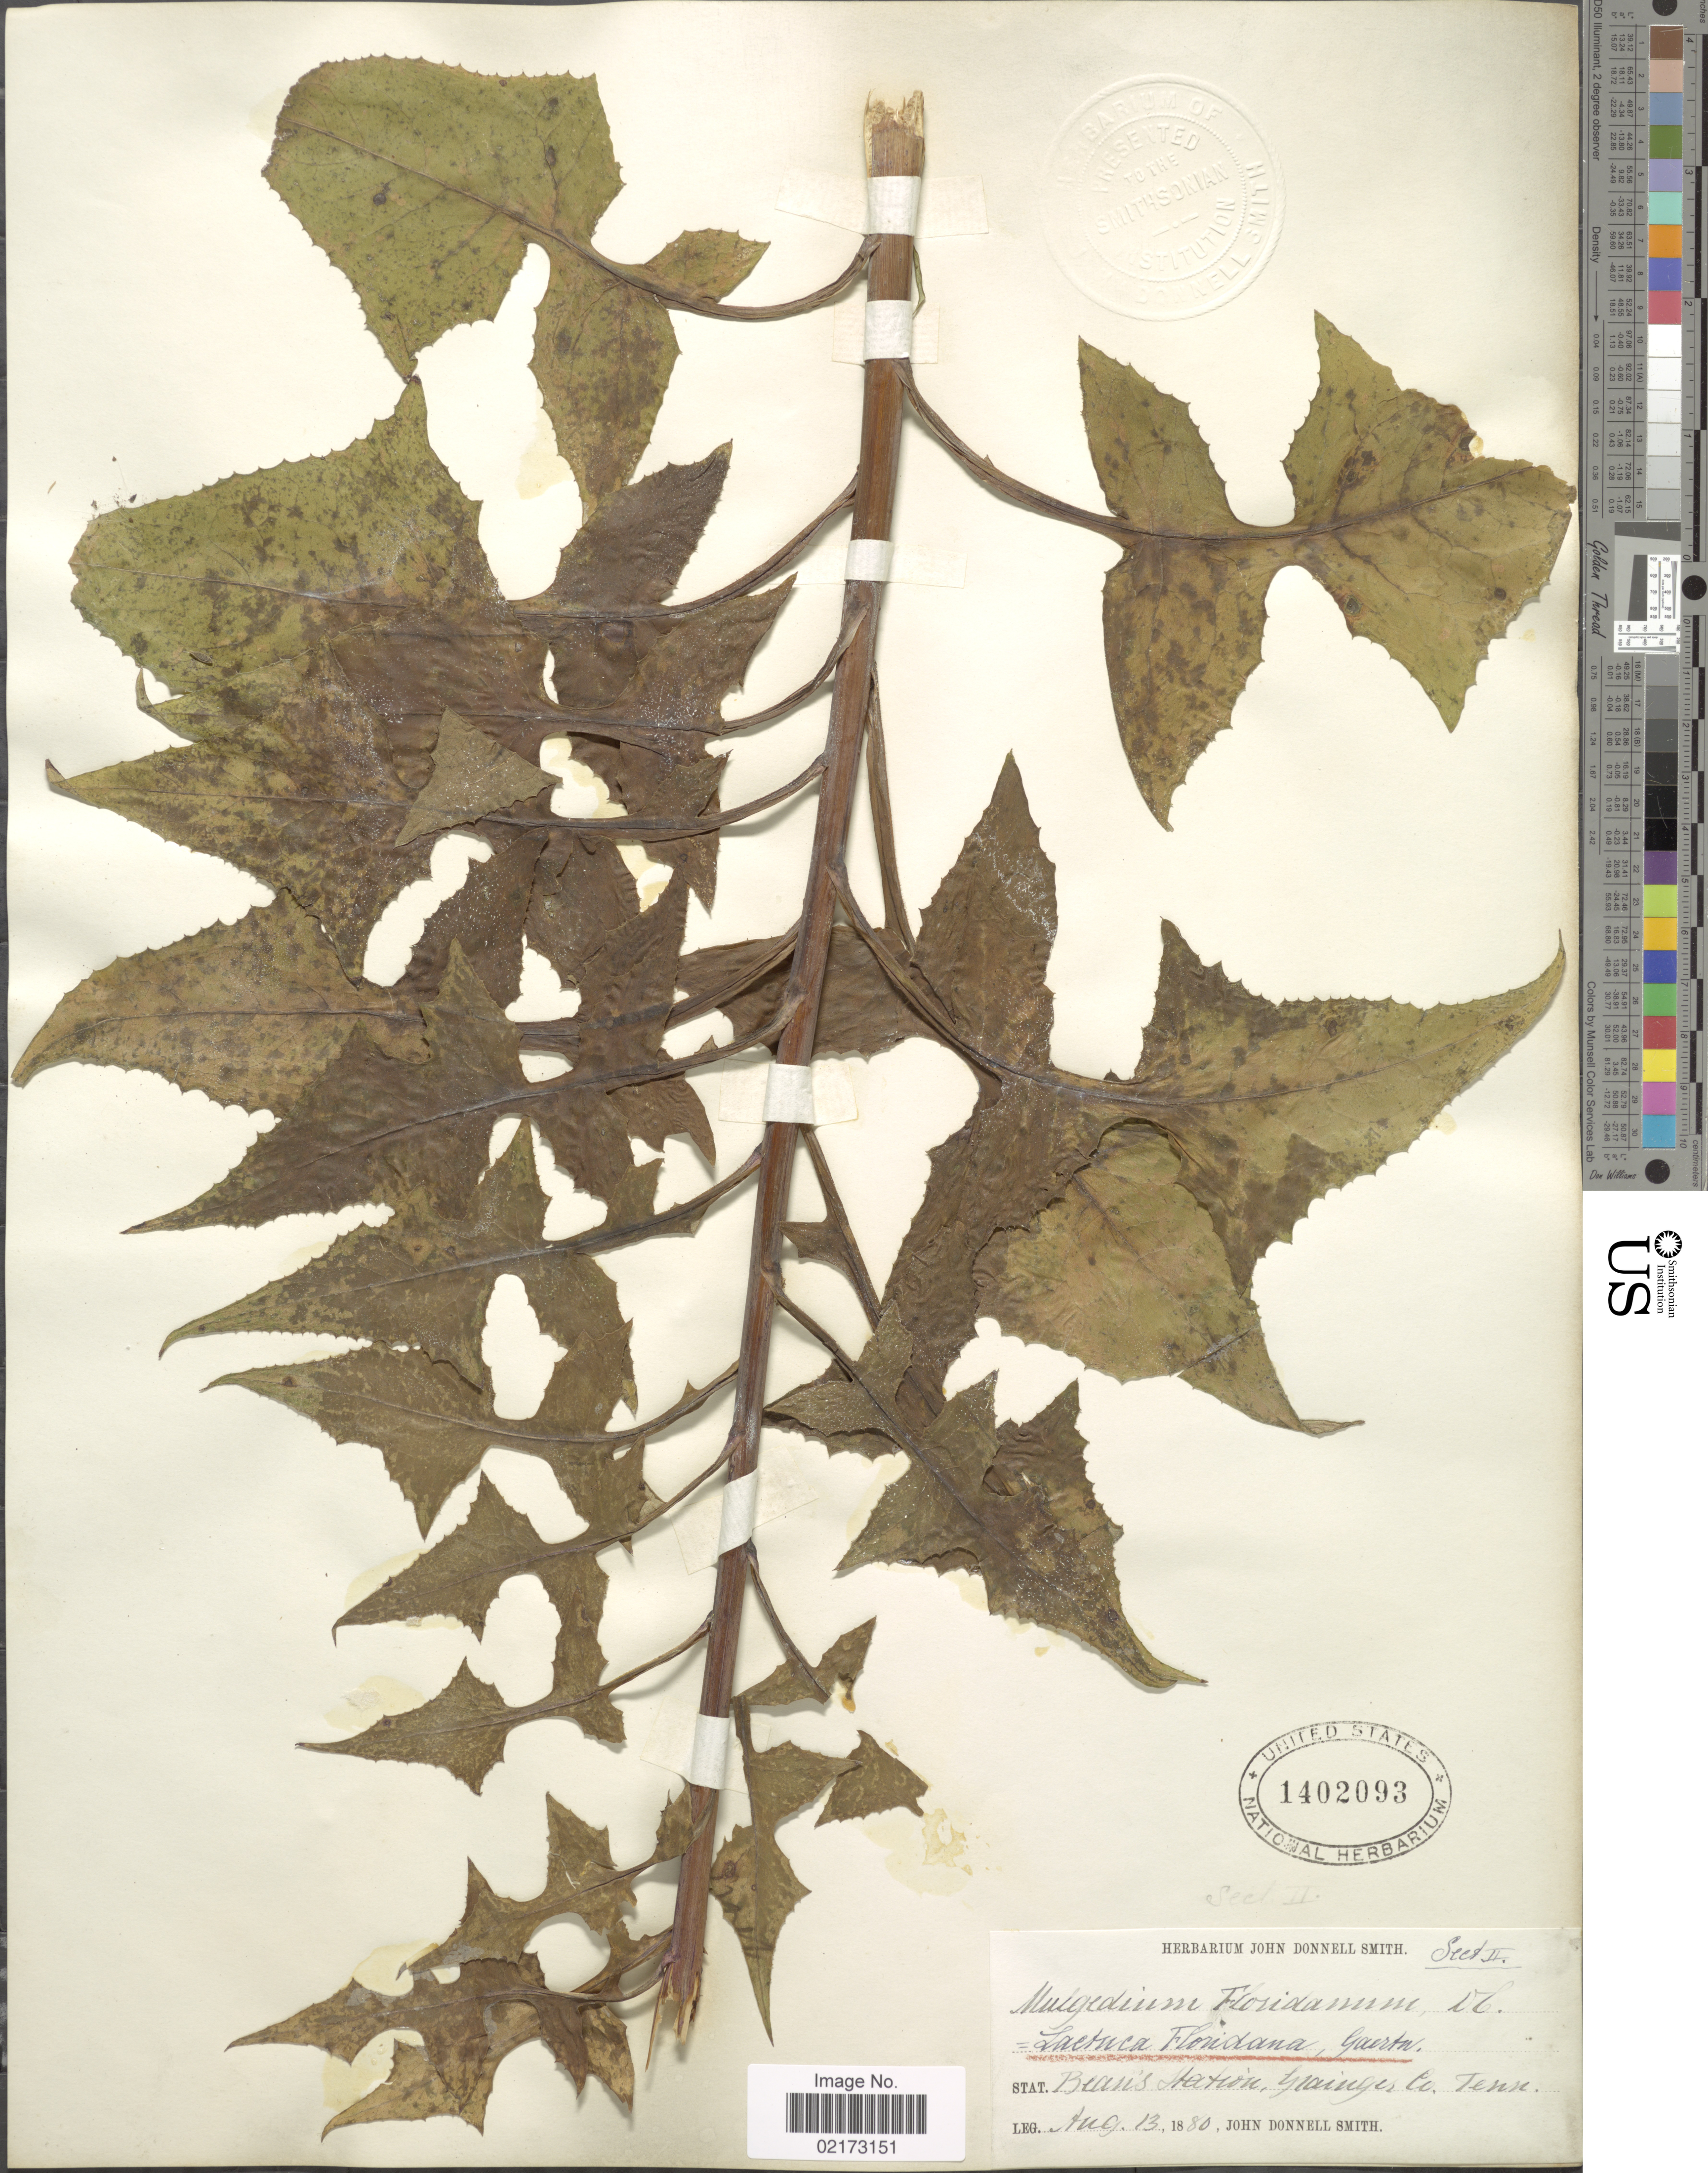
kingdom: Plantae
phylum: Tracheophyta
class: Magnoliopsida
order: Asterales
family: Asteraceae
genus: Lactuca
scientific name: Lactuca floridana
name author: (L.) Gaertn.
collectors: J. Donnell Smith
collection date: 1880-08-13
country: United States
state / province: Tennessee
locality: Bean's Station, Grainger Co., Tenn.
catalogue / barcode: US 1402093